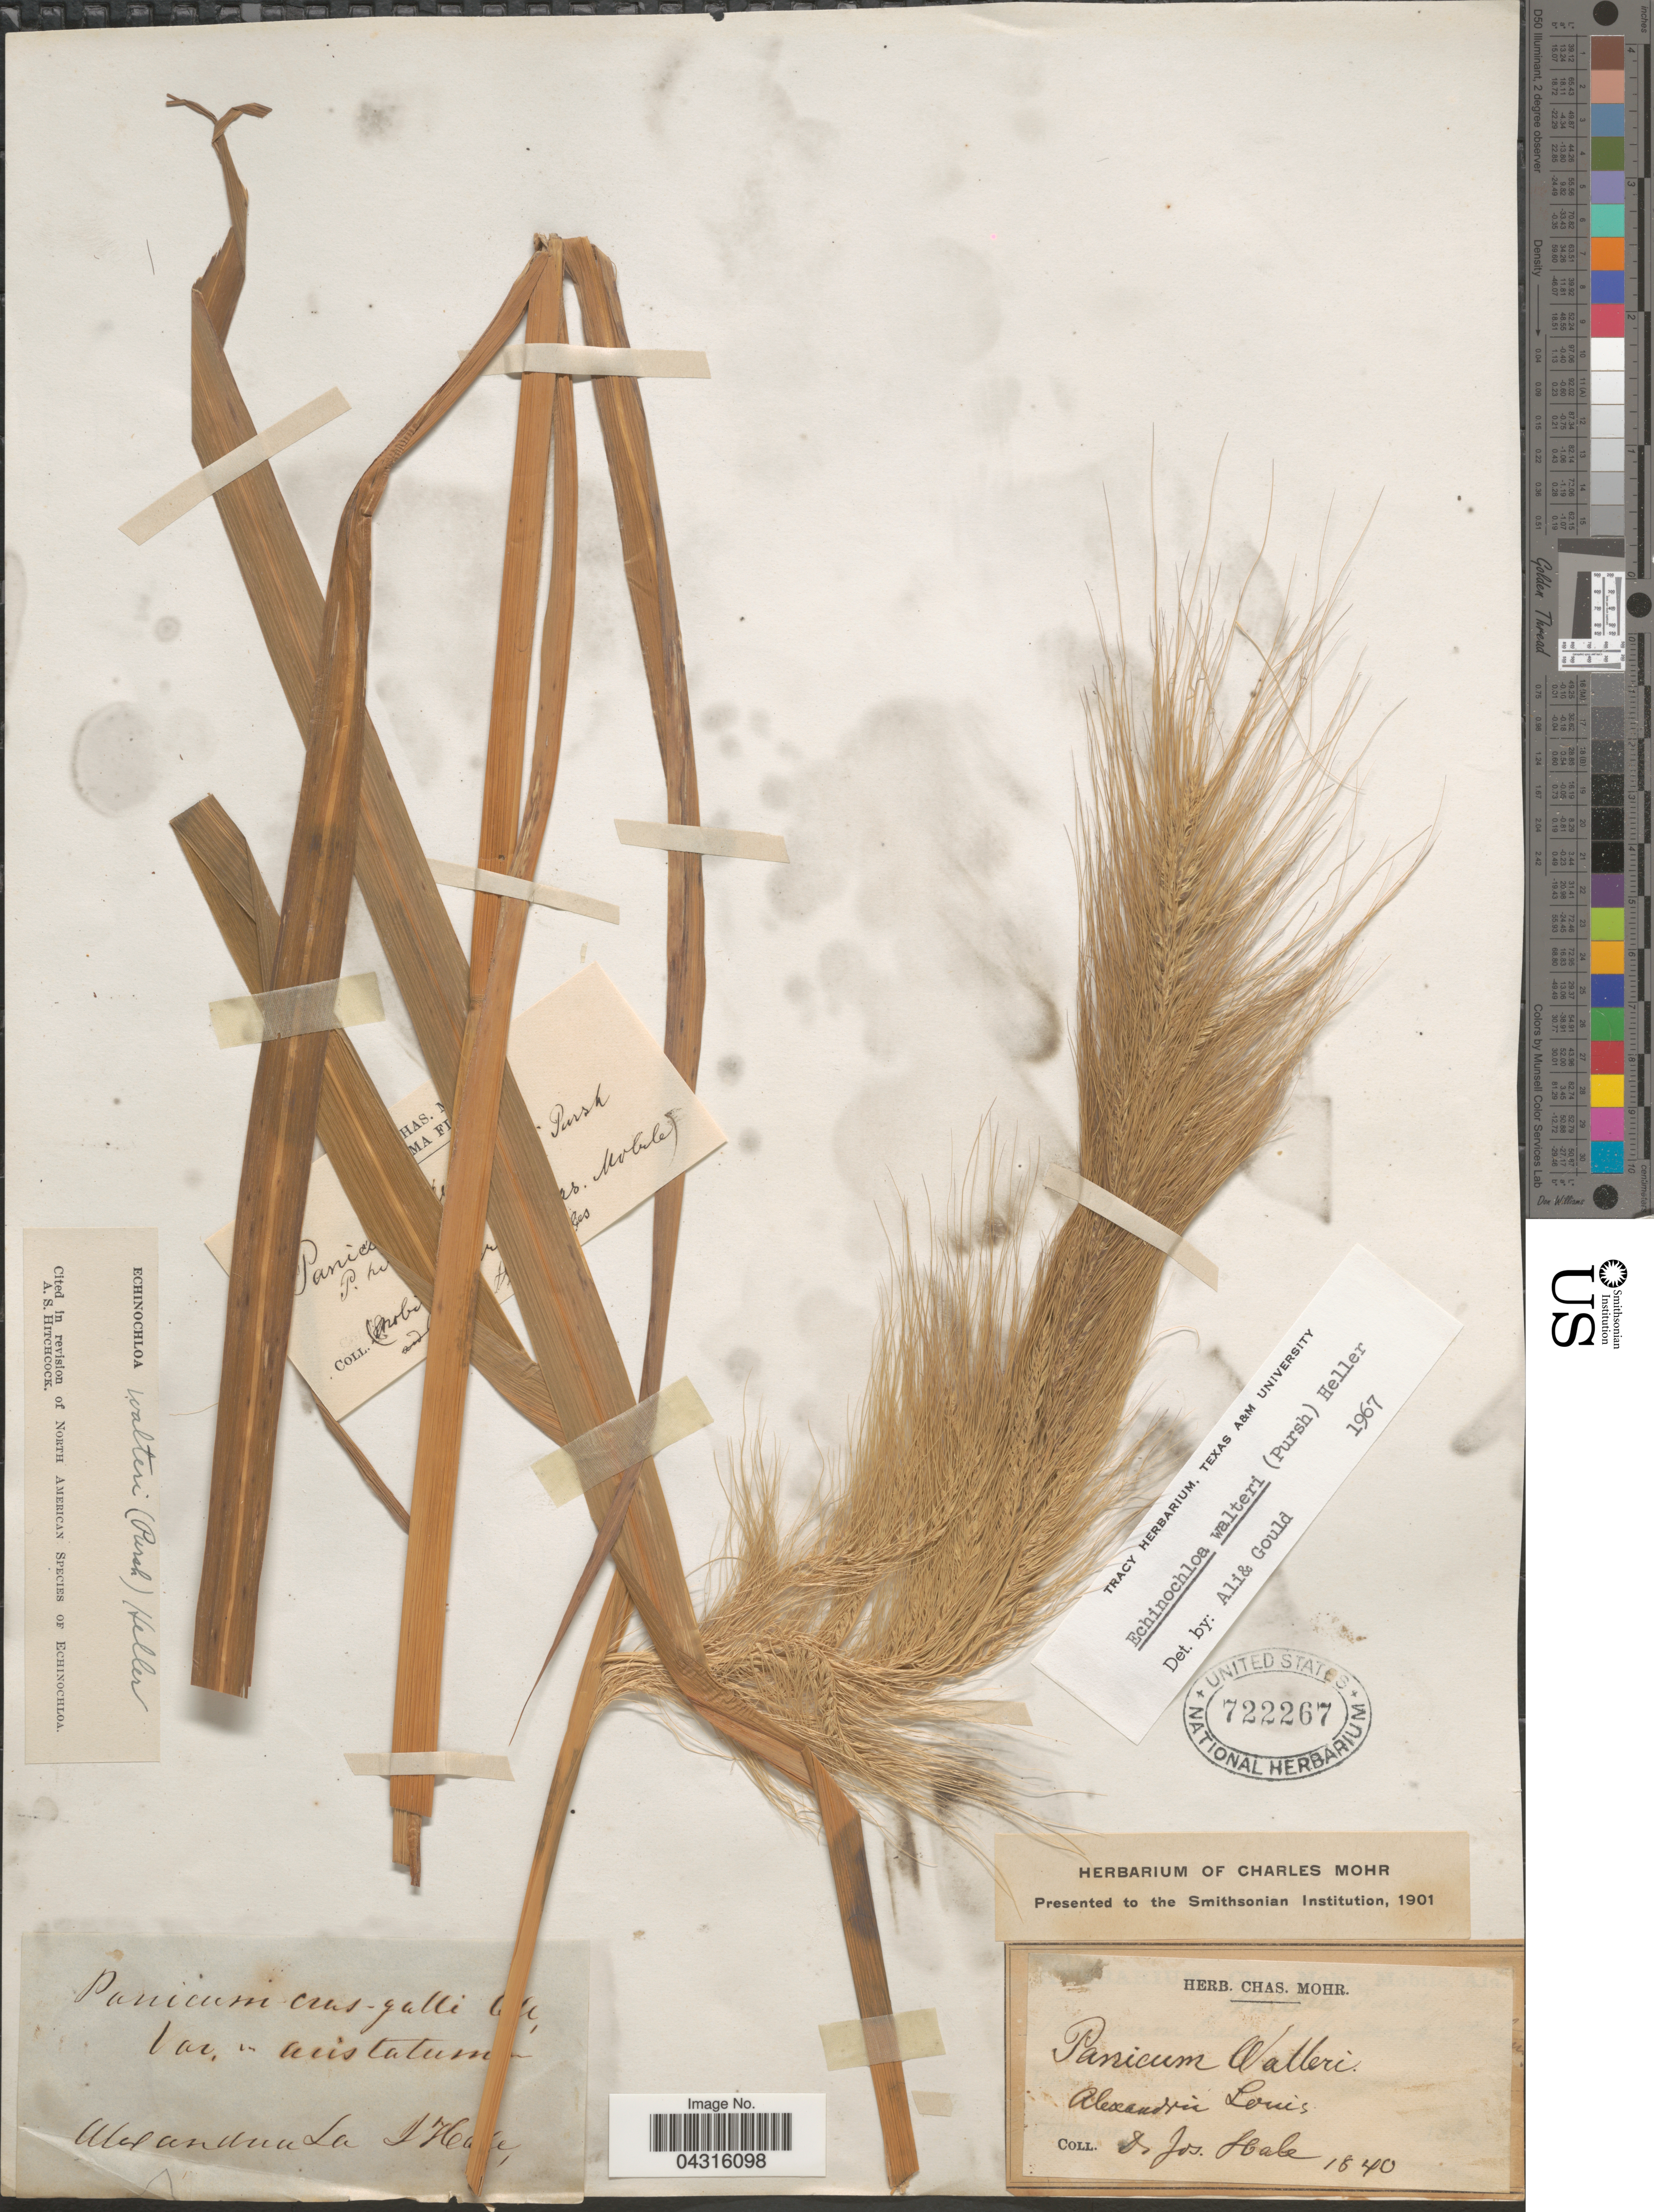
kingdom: Plantae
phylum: Tracheophyta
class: Liliopsida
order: Poales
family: Poaceae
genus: Echinochloa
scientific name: Echinochloa walteri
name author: (Pursh) A. Heller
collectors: J. Hale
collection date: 1840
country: United States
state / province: Louisiana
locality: Alexandria.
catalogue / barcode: US 722267